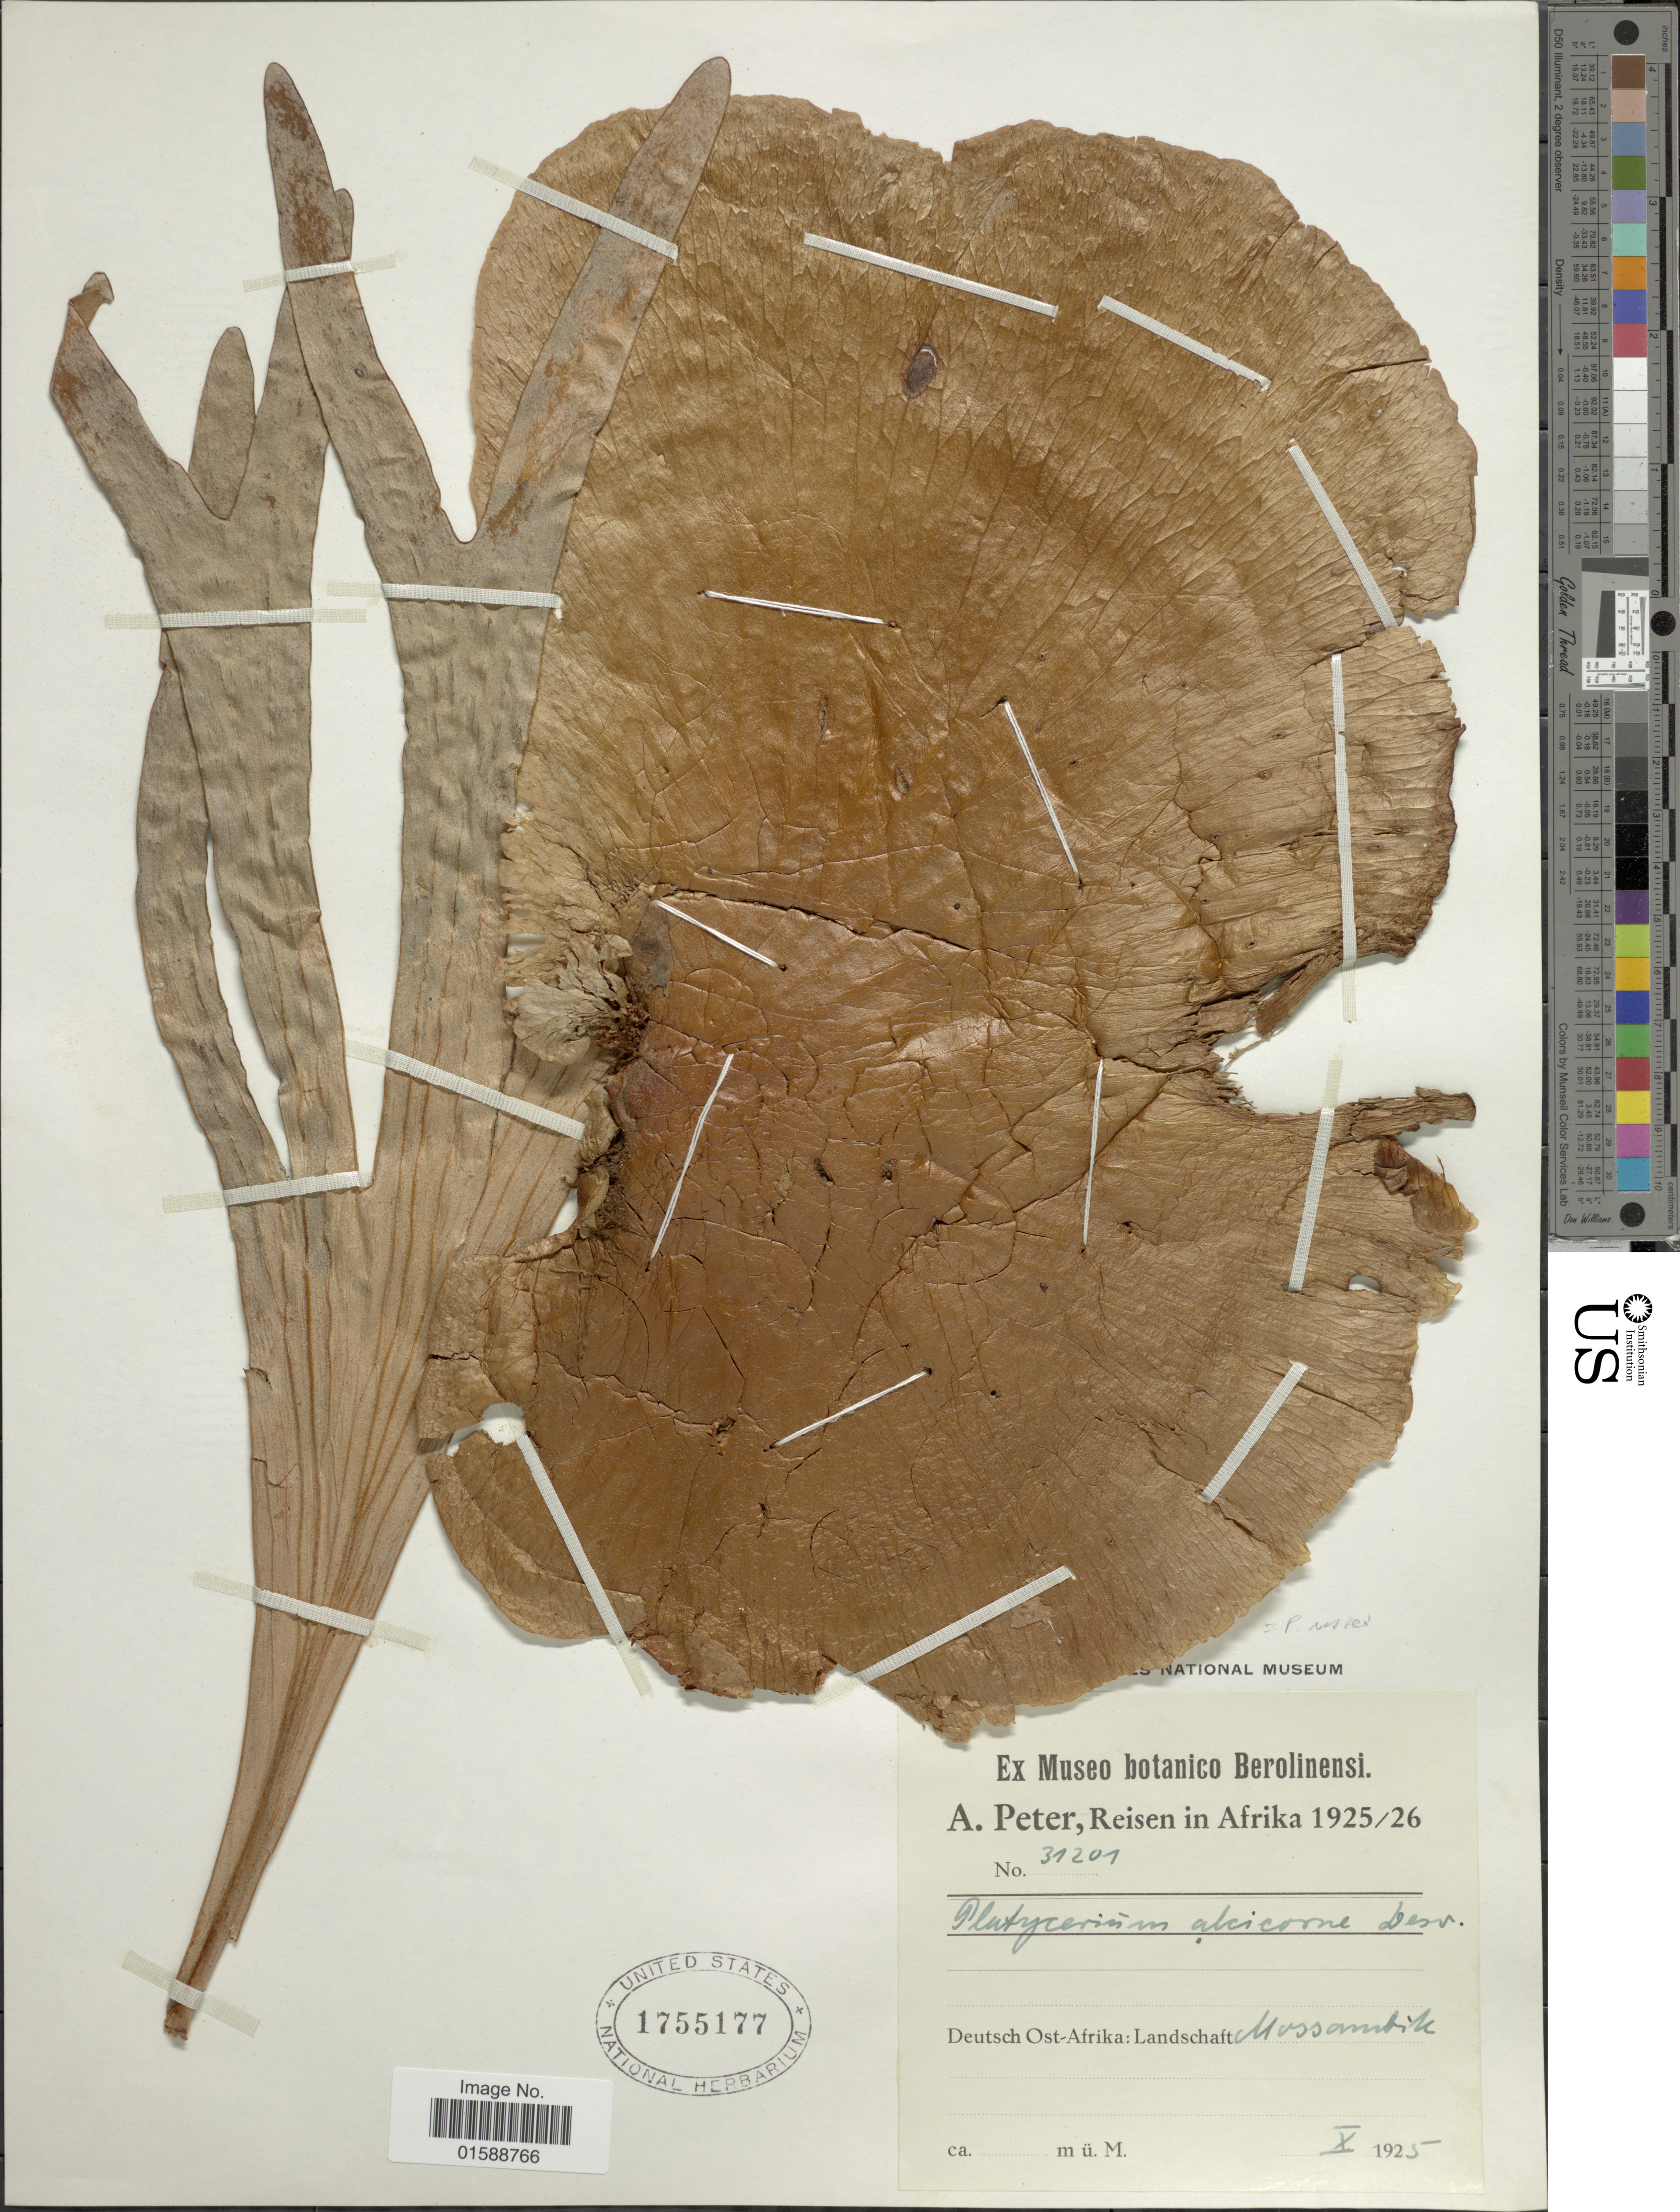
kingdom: Plantae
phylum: Tracheophyta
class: Polypodiopsida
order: Polypodiales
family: Polypodiaceae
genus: Platycerium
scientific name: Platycerium vassei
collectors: A. Peter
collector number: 31201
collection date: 1925-10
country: Mozambique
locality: Deutsch Ost-Afrika: Landschaft Mossambik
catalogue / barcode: US 1755177